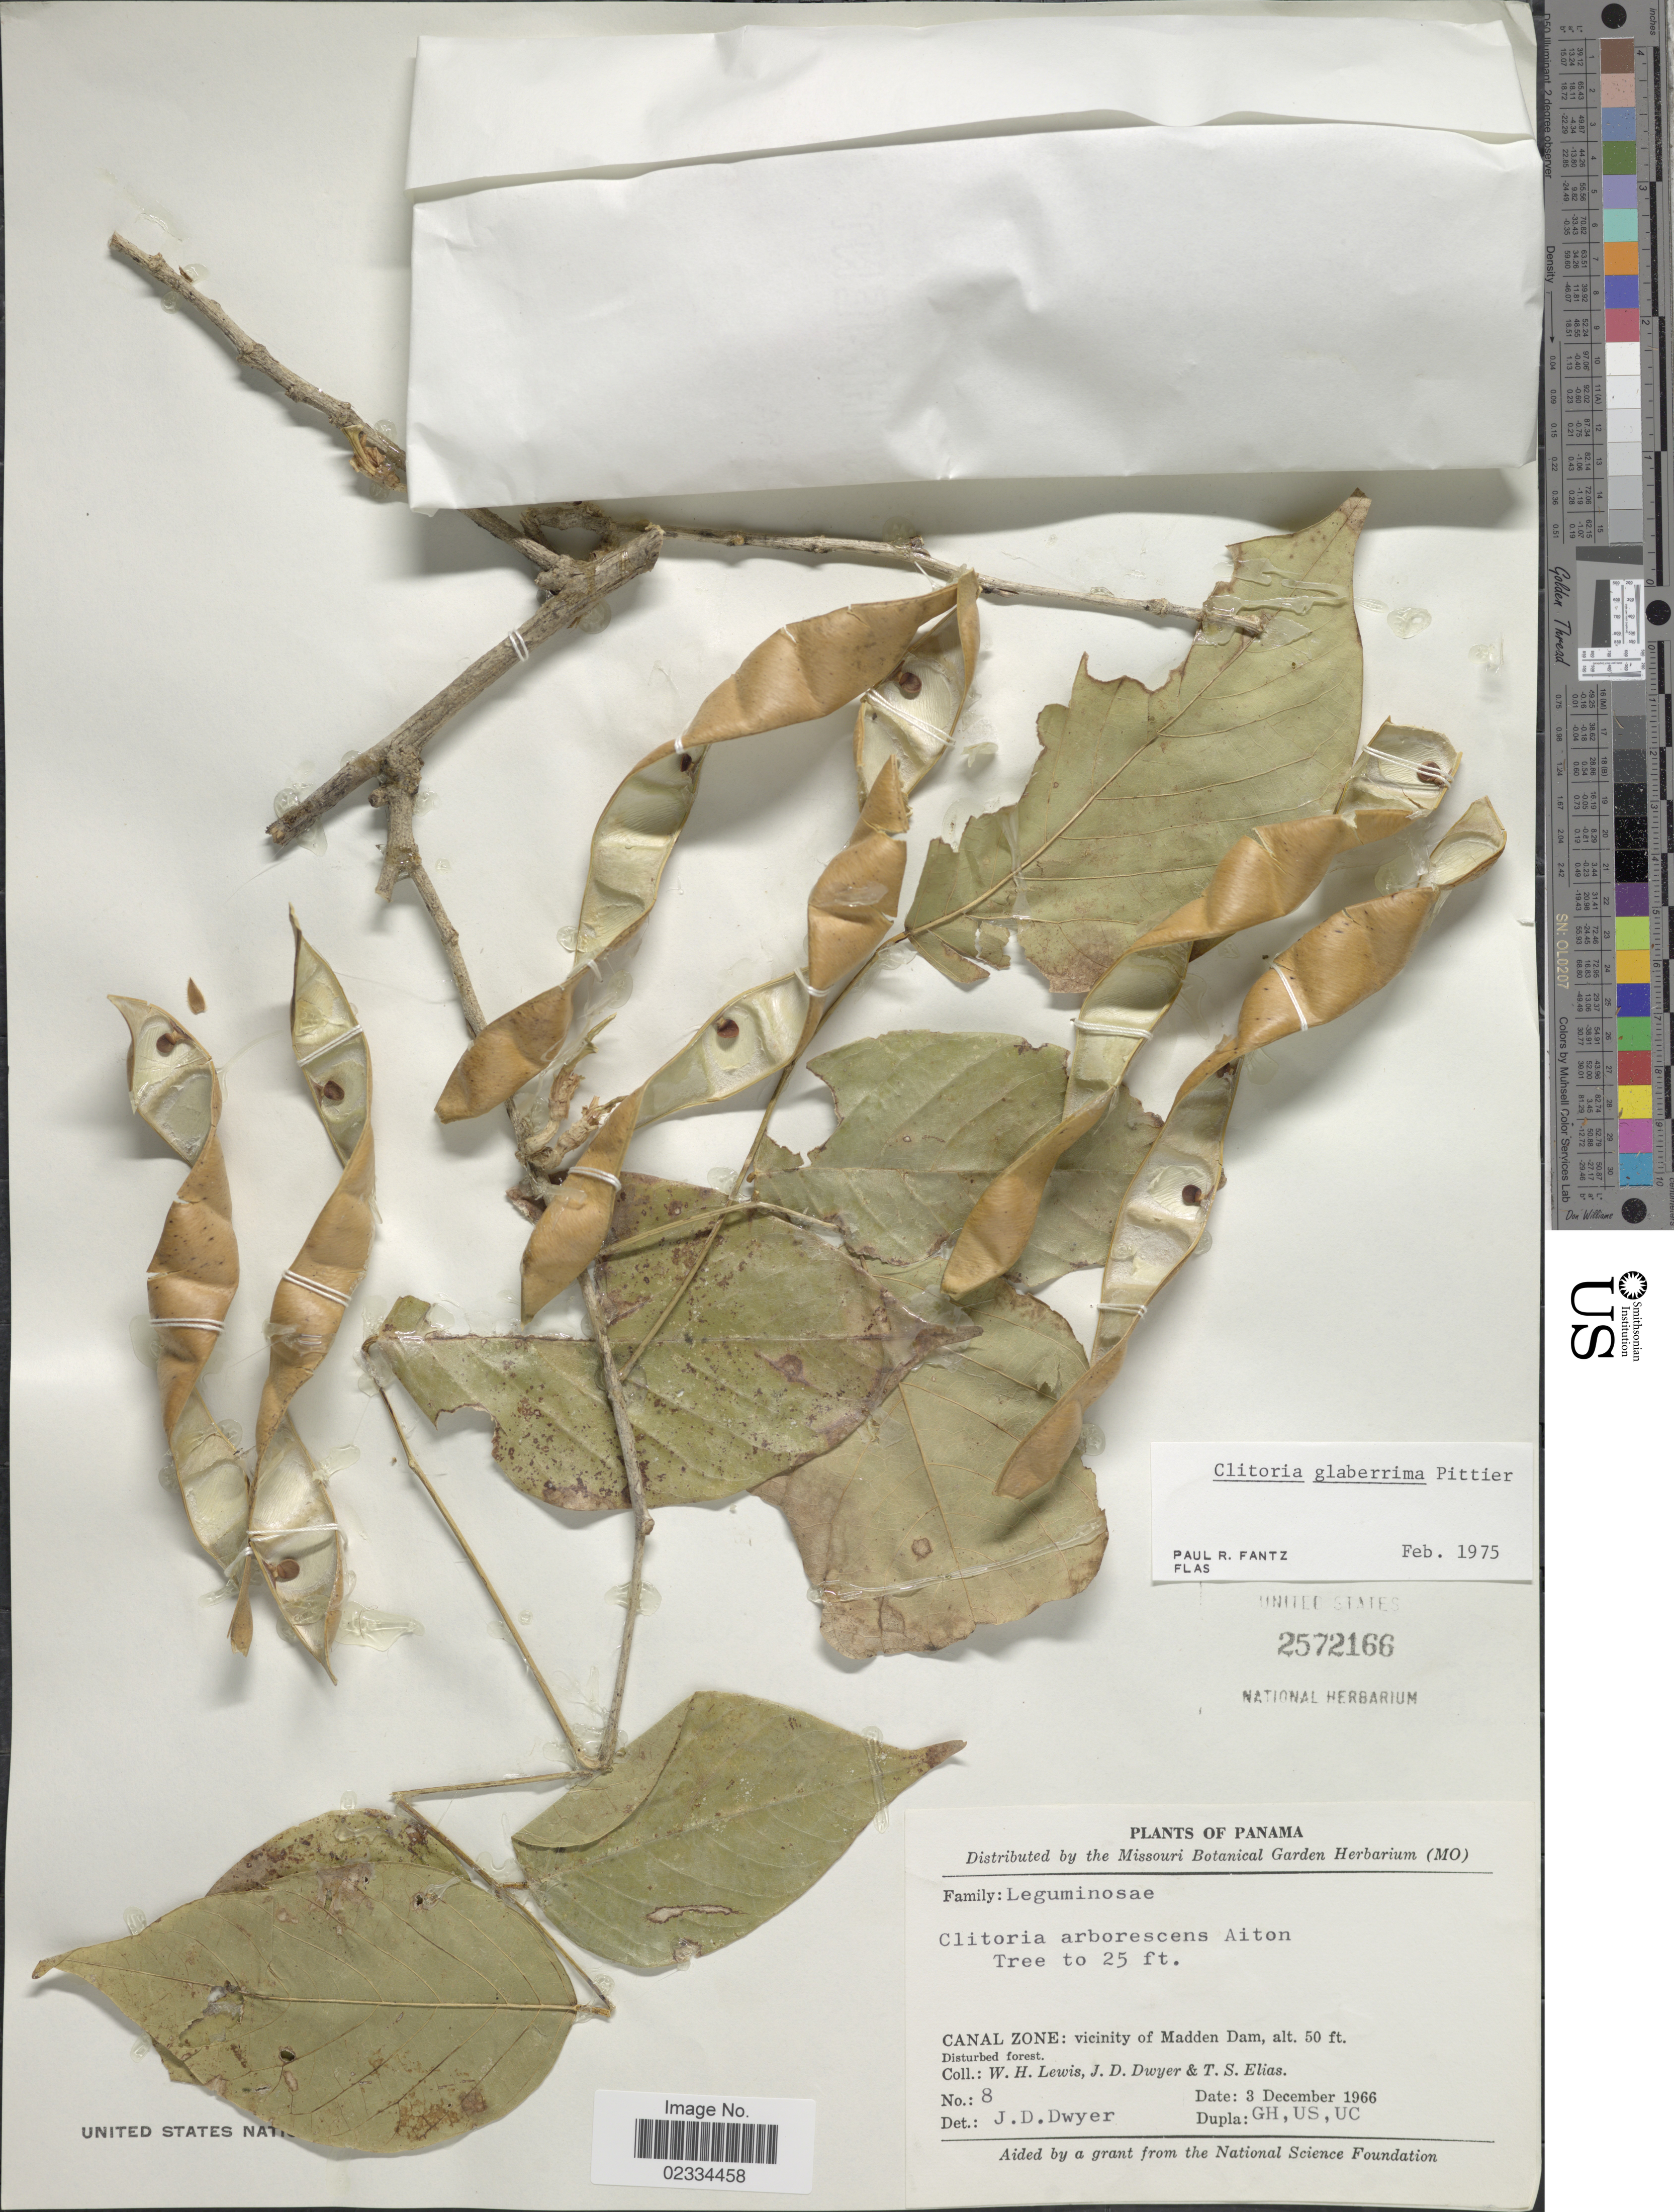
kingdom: Plantae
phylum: Tracheophyta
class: Magnoliopsida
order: Fabales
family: Fabaceae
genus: Clitoria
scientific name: Clitoria glaberrima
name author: Pittier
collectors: W. H. Lewis, J. D. Dwyer & T. S. Elias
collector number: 8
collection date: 1966-12-03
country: Panama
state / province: Colón / Panamá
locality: Canal Zone: vicinity of Madden Dam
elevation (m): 15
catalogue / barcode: US 2572166